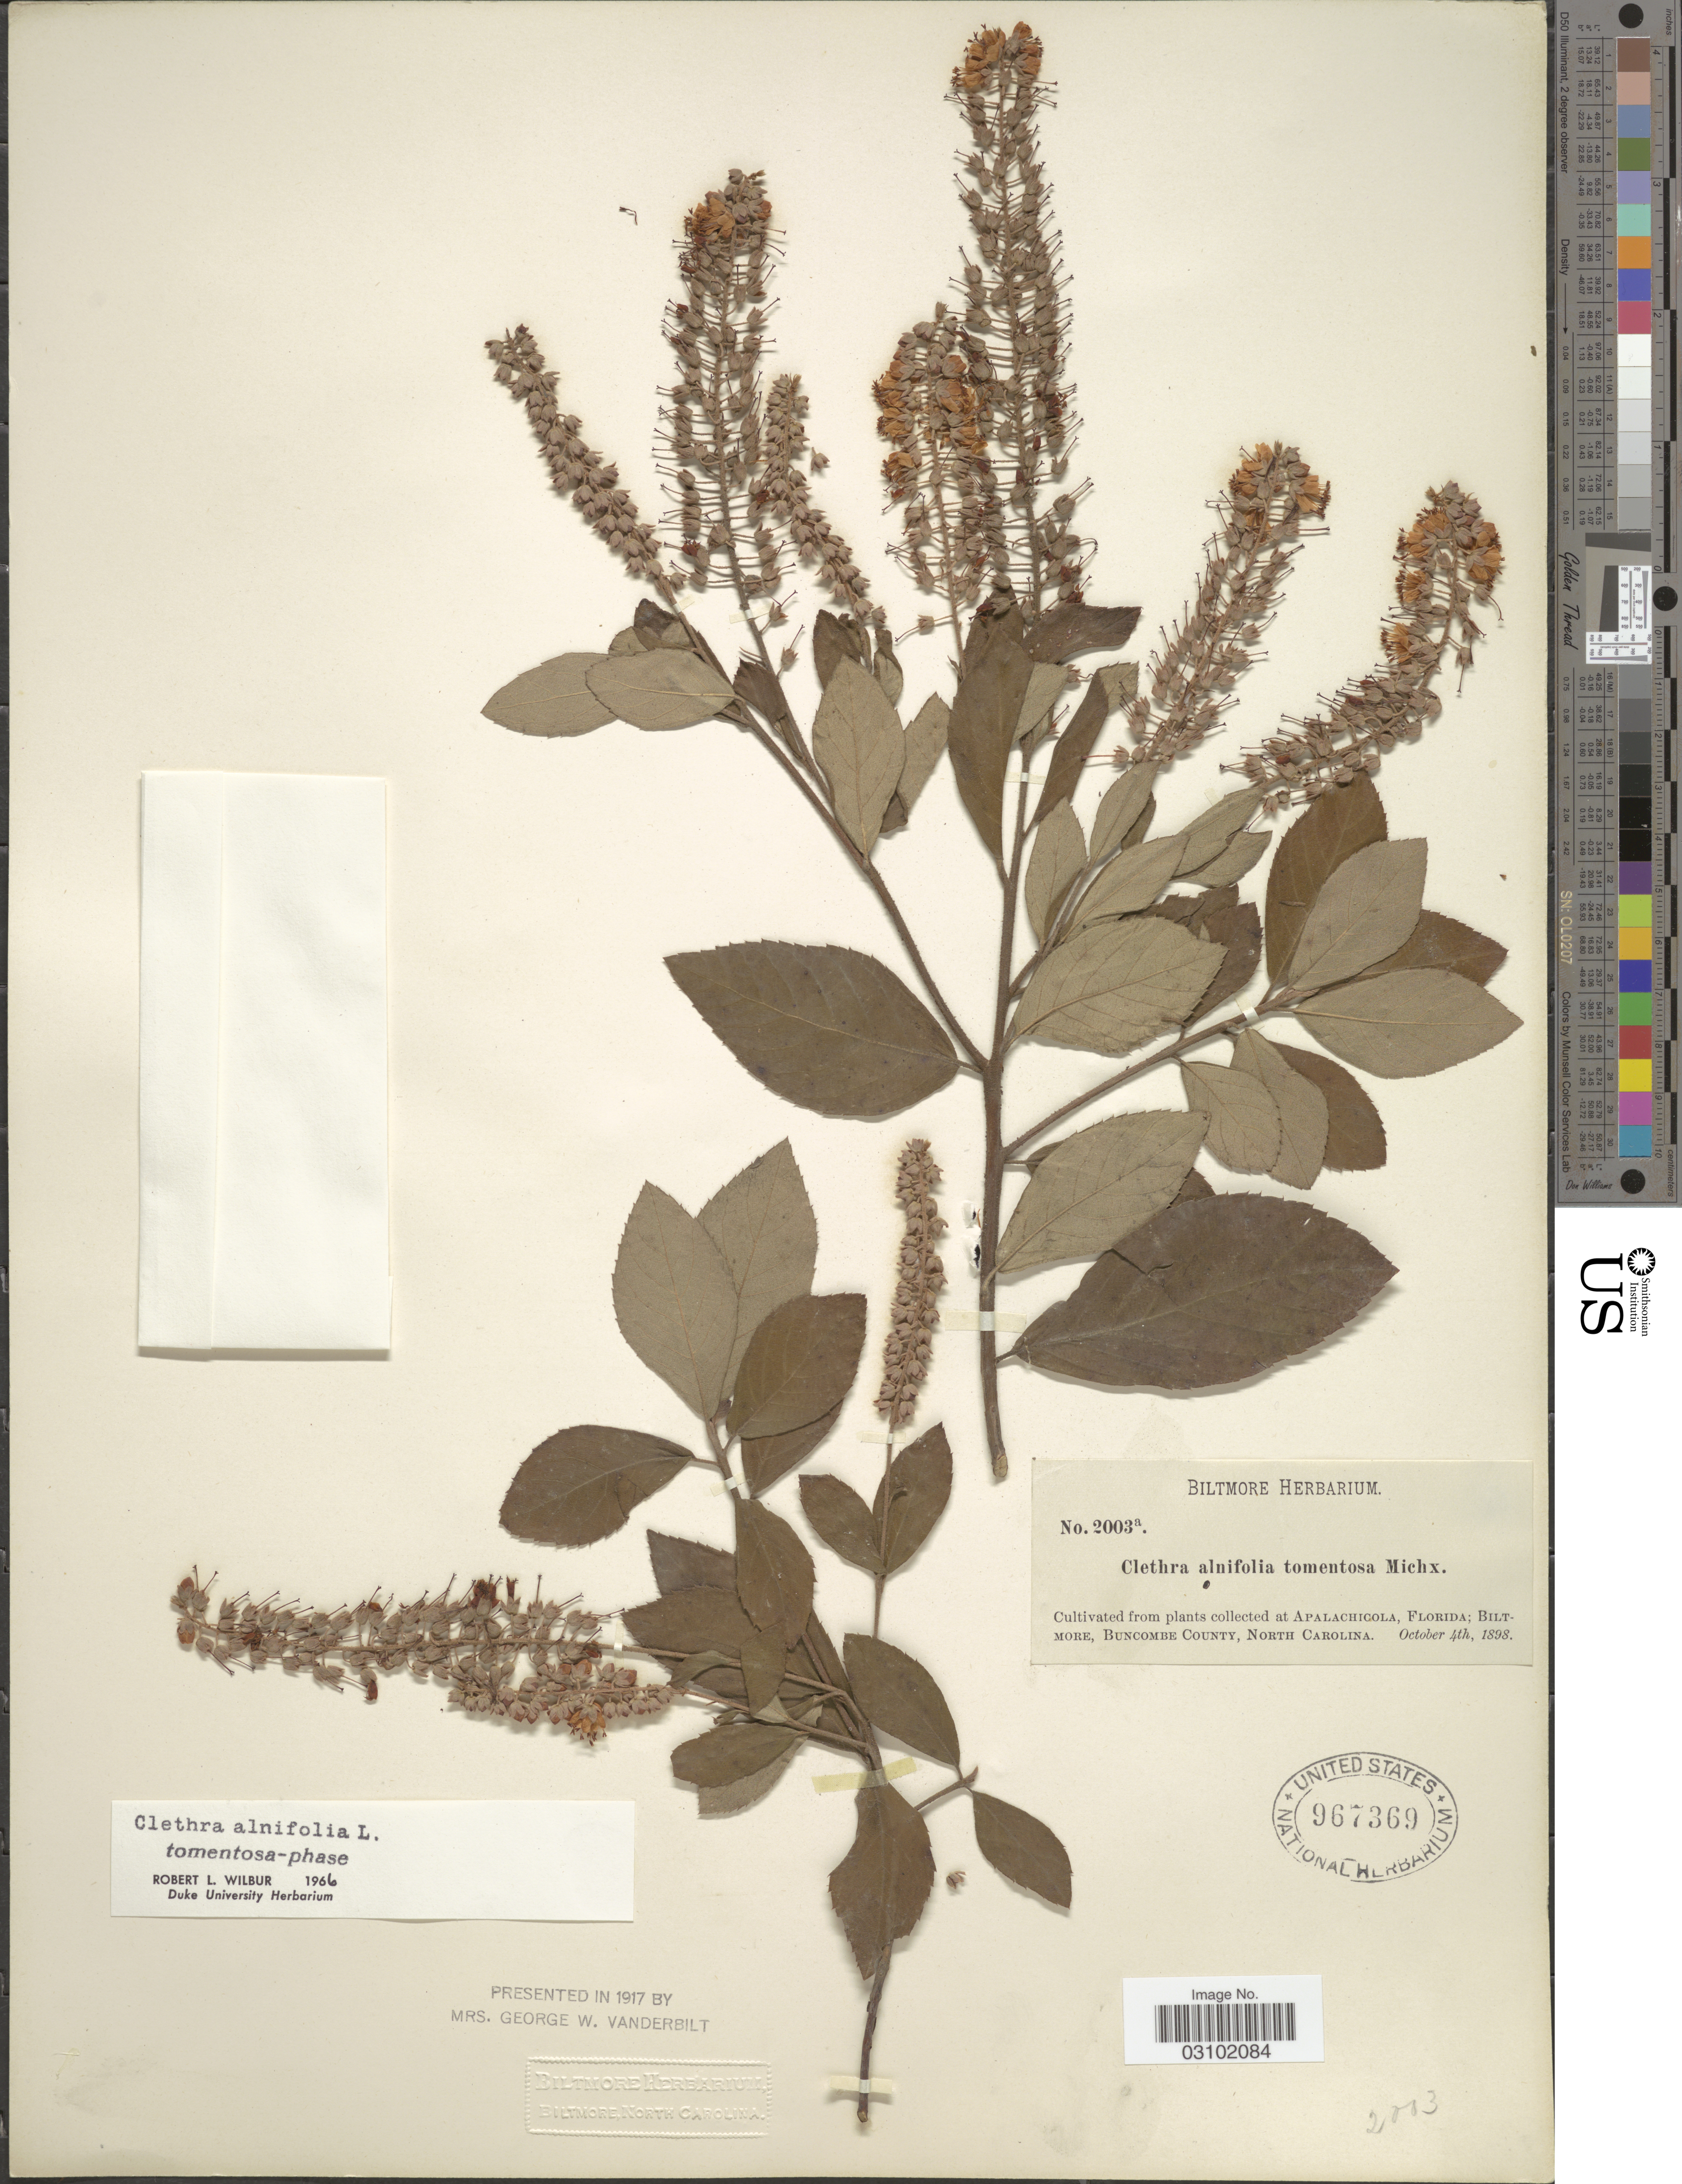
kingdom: Plantae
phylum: Tracheophyta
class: Magnoliopsida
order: Ericales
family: Clethraceae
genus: Clethra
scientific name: Clethra alnifolia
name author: L.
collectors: ex herb. Biltmore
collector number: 2003a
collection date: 1898-10-04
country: United States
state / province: North Carolina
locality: Cultivated from plants collected at Apalachicola, Florida; Biltmore, Buncombe County.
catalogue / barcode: US 967369